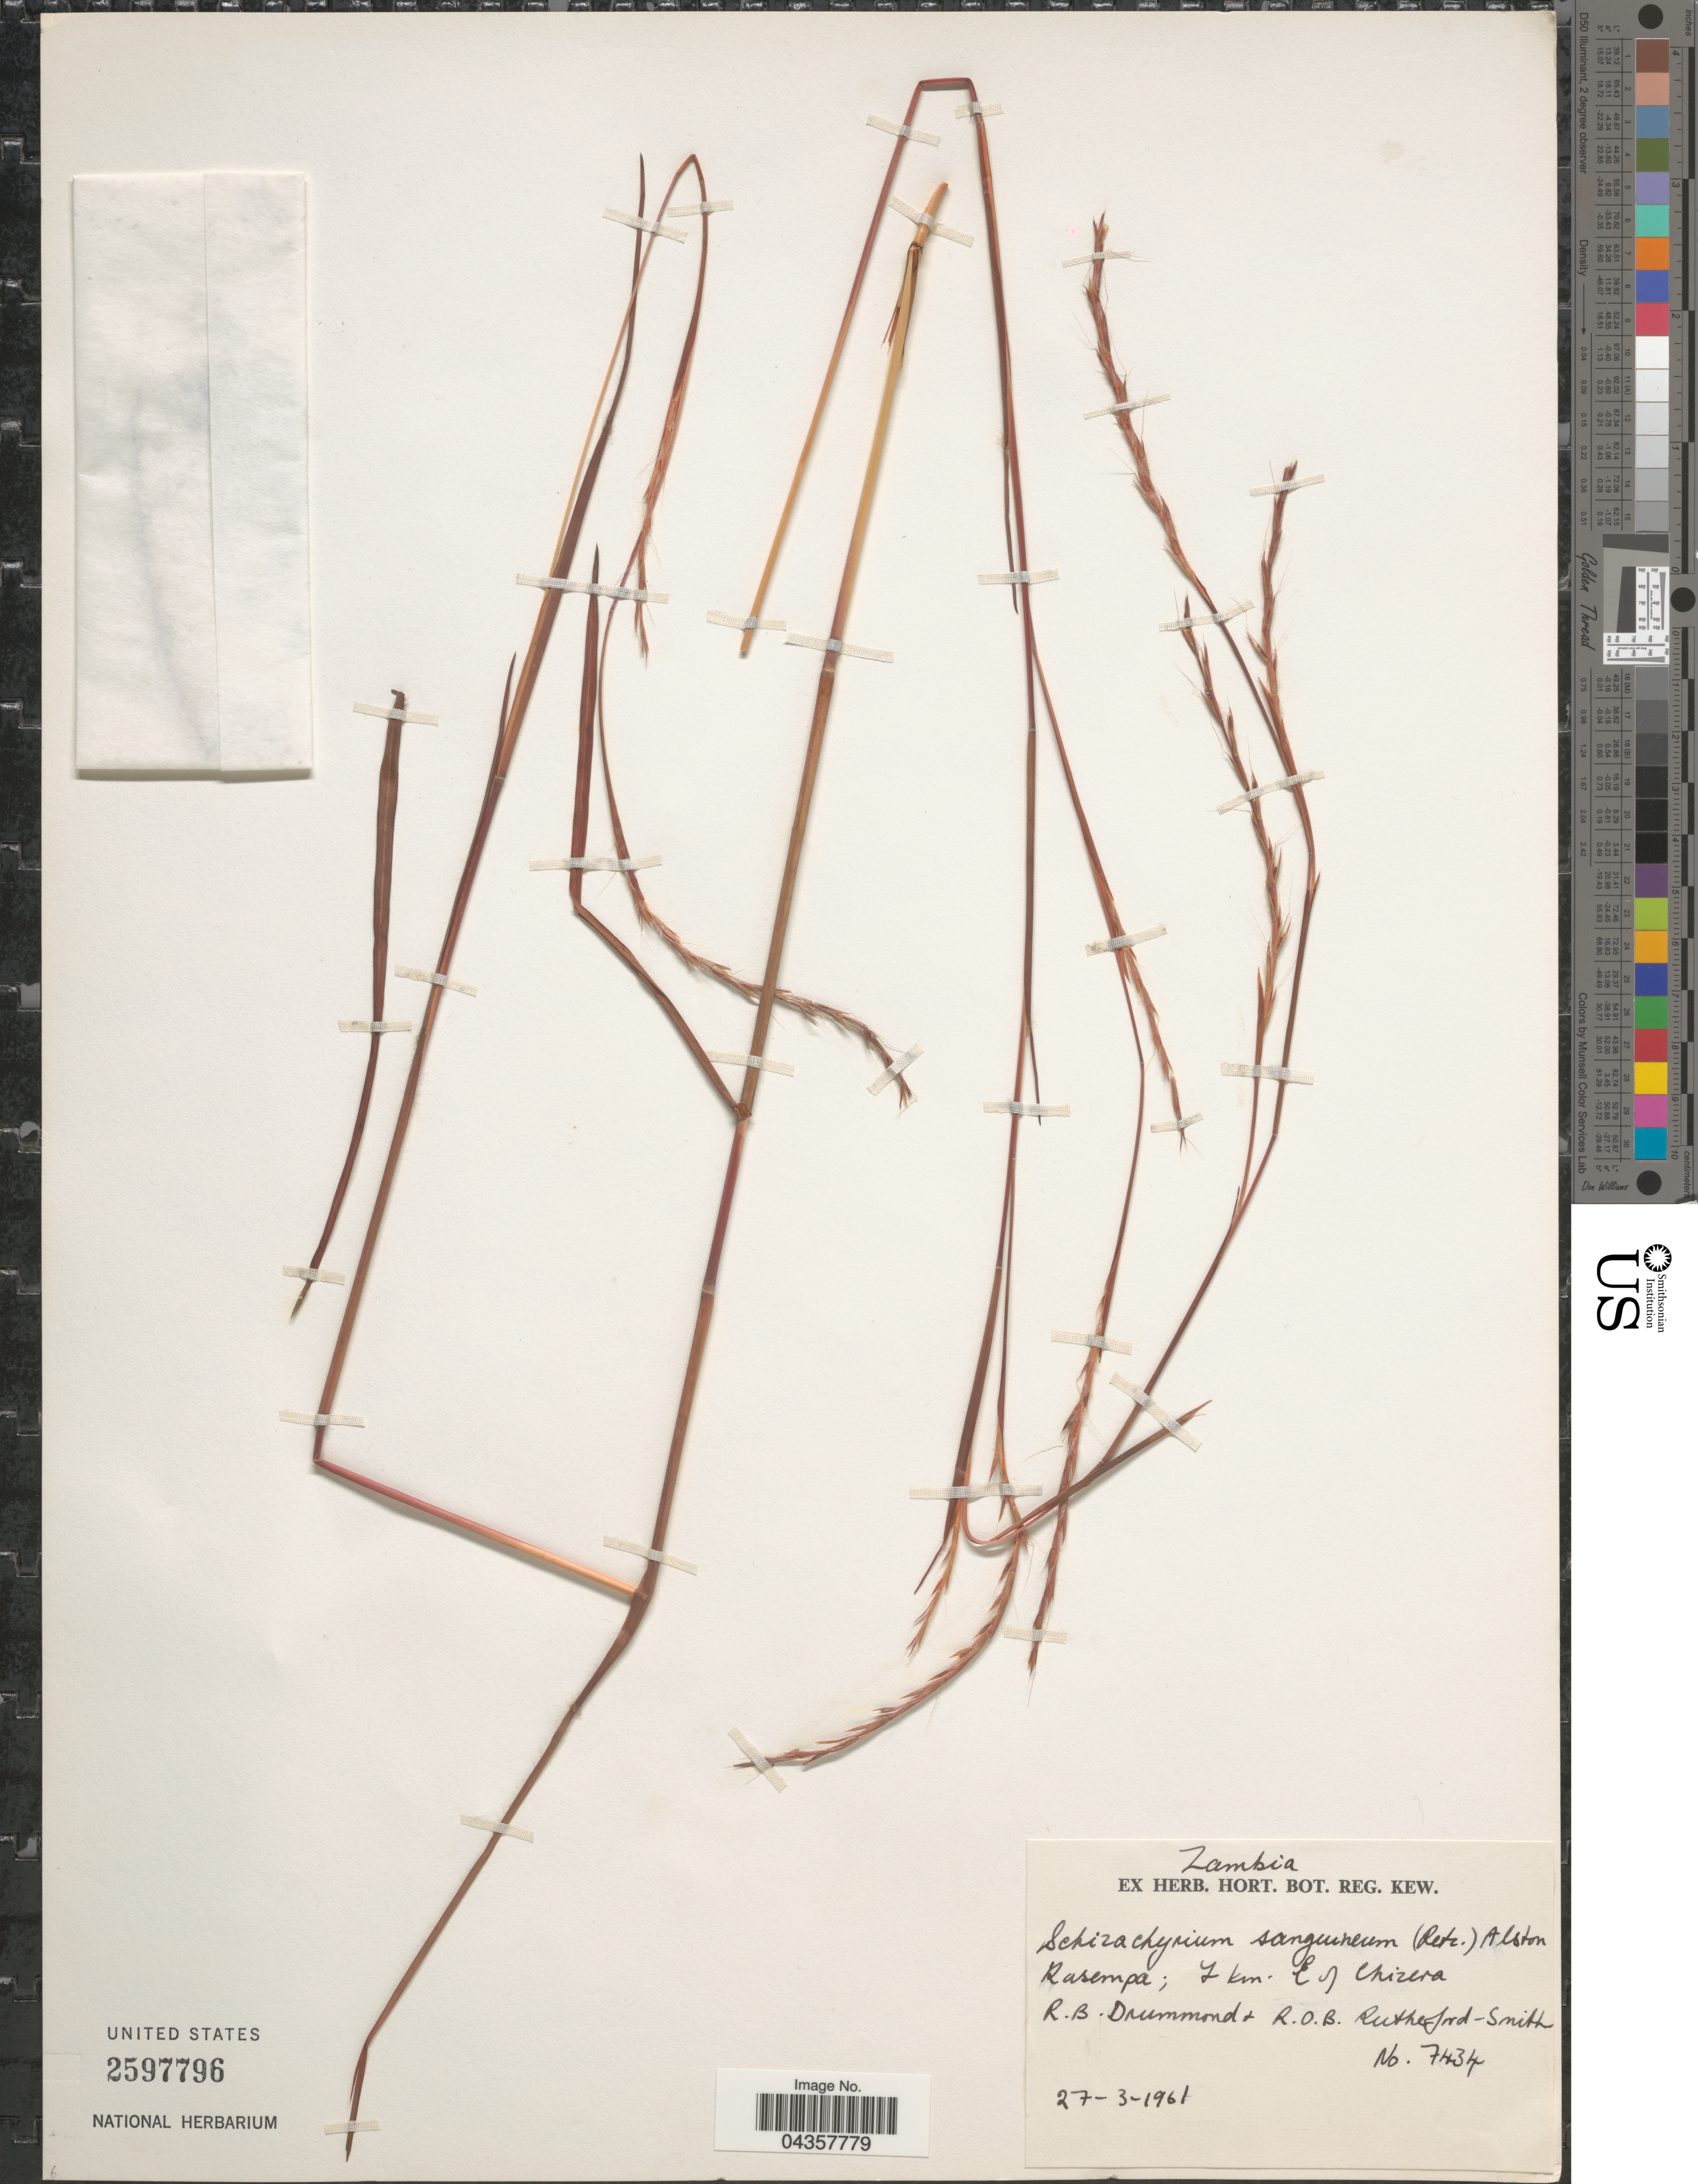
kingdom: Plantae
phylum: Tracheophyta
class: Liliopsida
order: Poales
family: Poaceae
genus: Schizachyrium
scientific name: Schizachyrium sanguineum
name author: (Retz.) Alston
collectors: R. Drummond & R. Rutherford-Smith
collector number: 7434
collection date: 1961-03-27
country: Zambia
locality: Rasempa; 7 km. E of Chizera.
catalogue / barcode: US 2597796